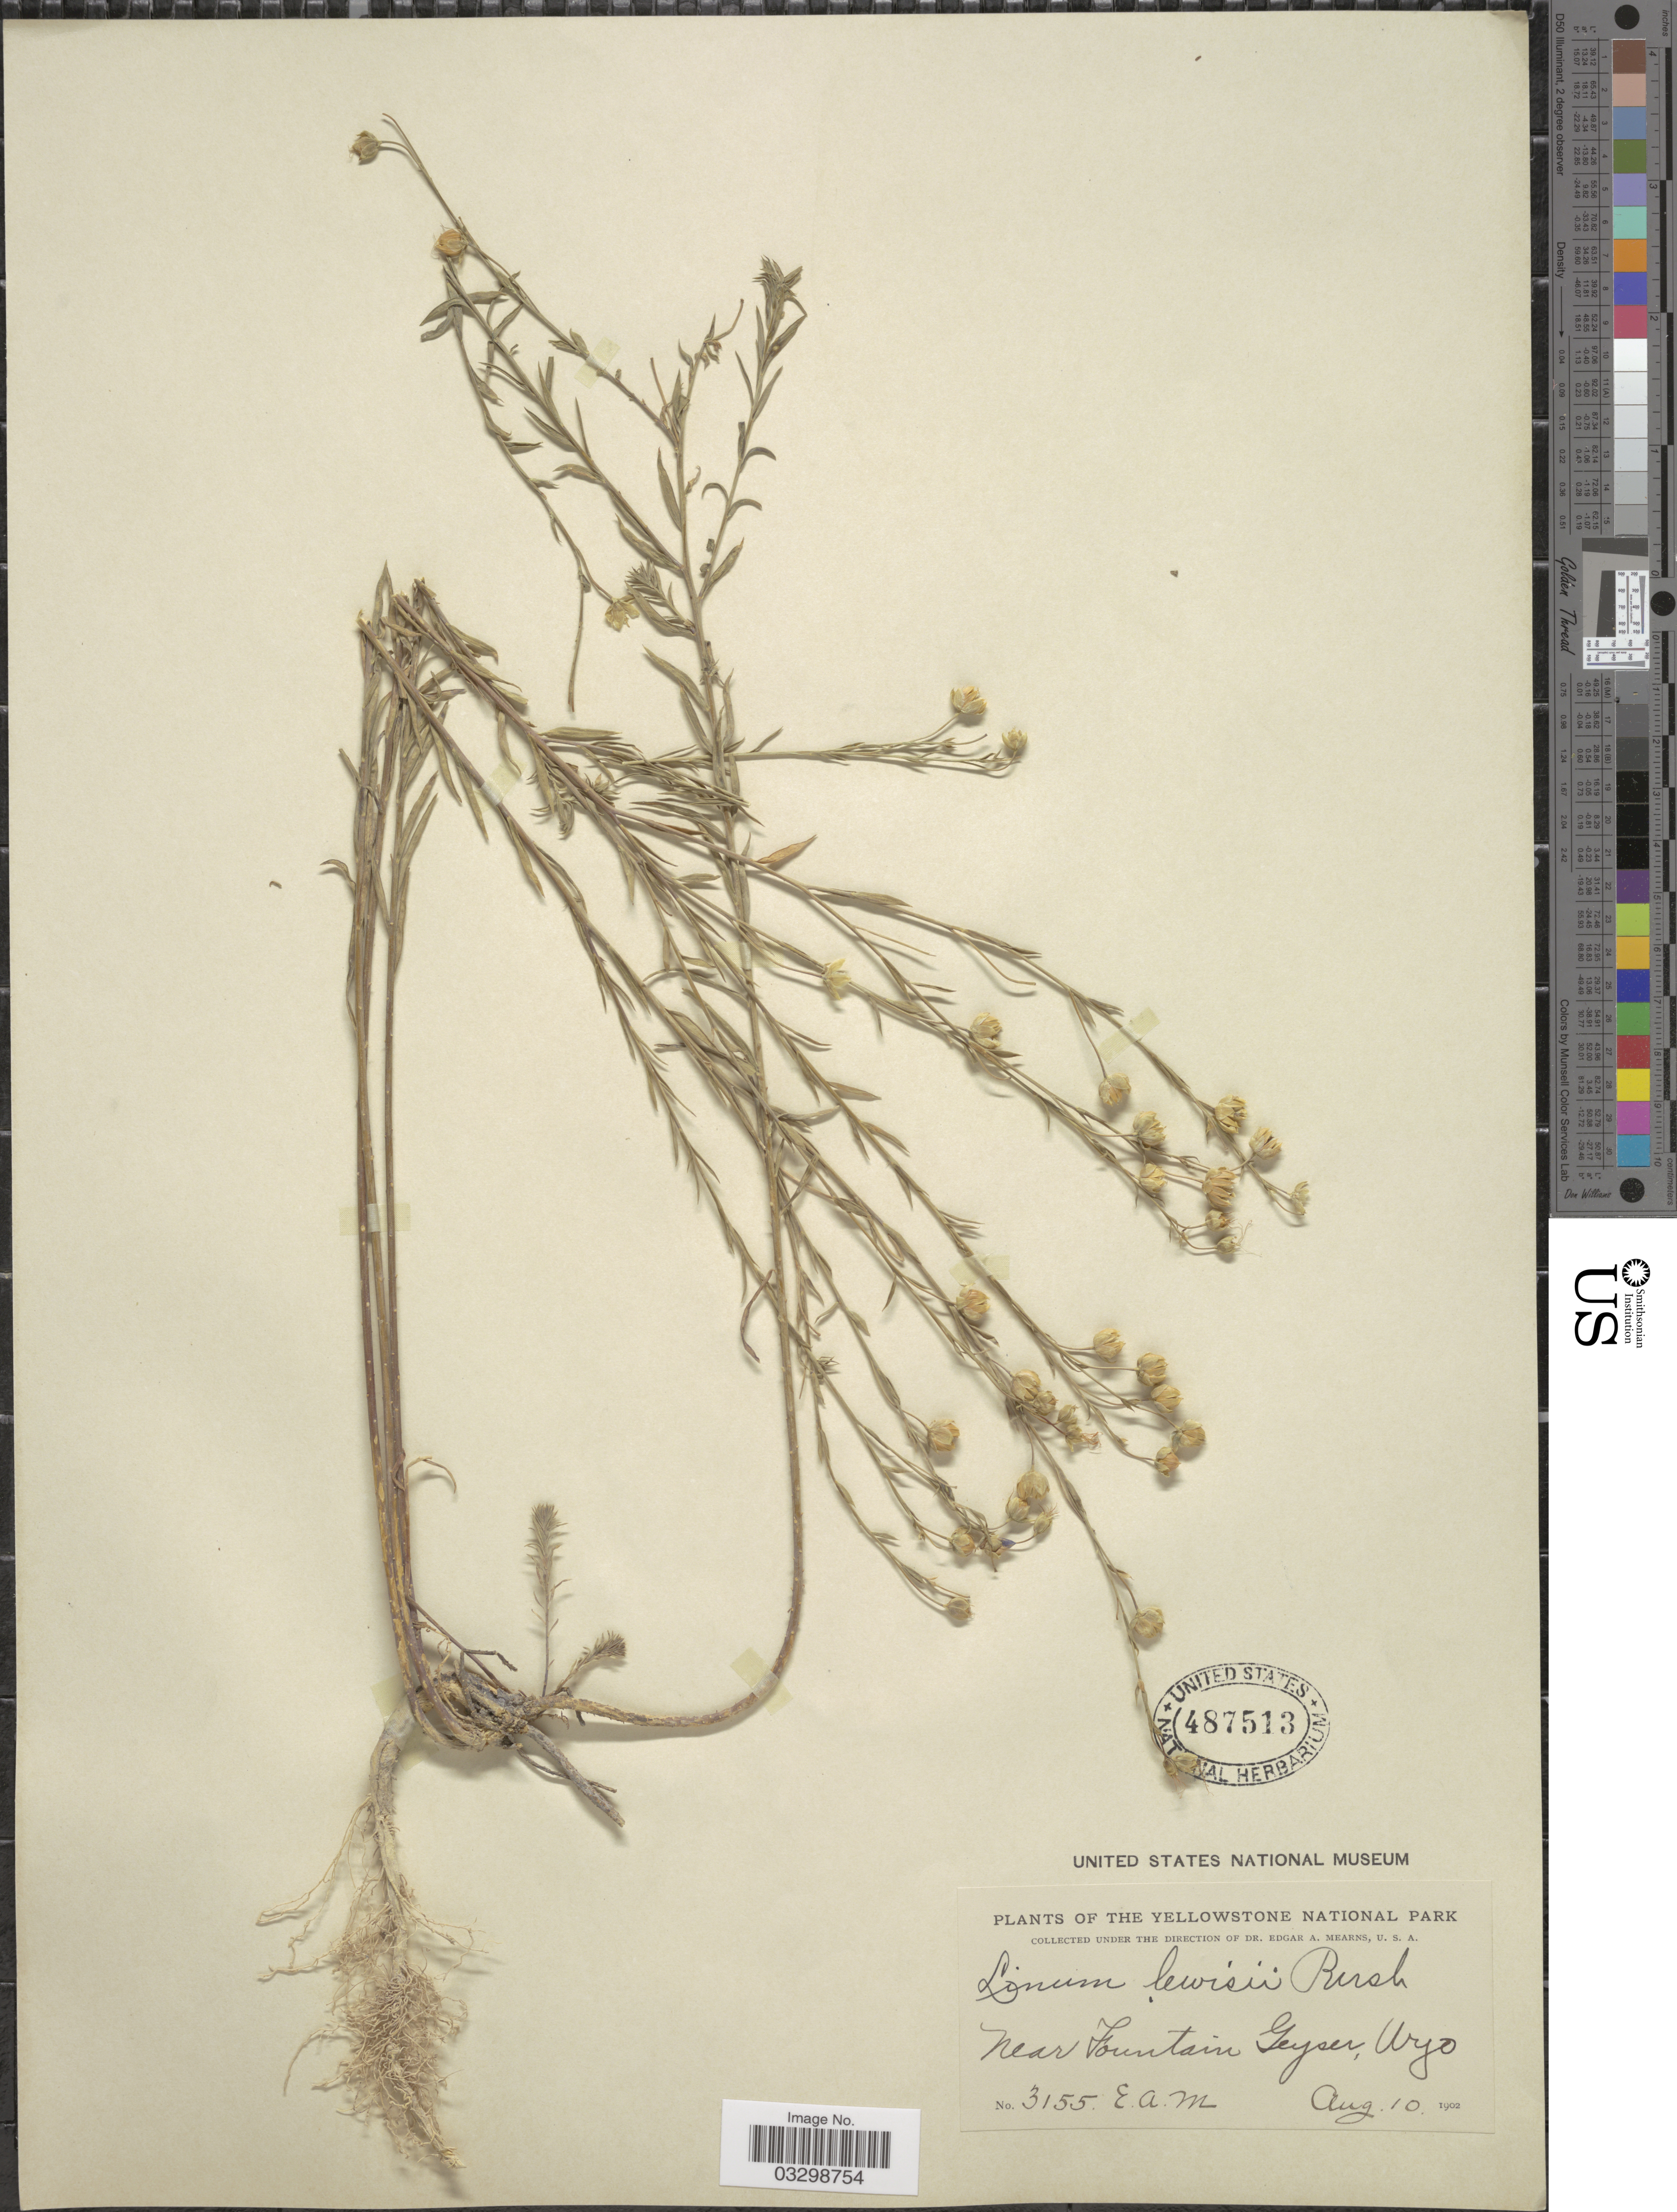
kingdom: Plantae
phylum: Tracheophyta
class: Magnoliopsida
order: Malpighiales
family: Linaceae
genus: Linum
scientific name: Linum lewisii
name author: Pursh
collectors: E. A. Mearns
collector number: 3155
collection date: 1902-08-10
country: United States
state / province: Wyoming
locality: The Yellowstone National Park. Near Fountain Geyser.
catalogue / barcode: US 487513